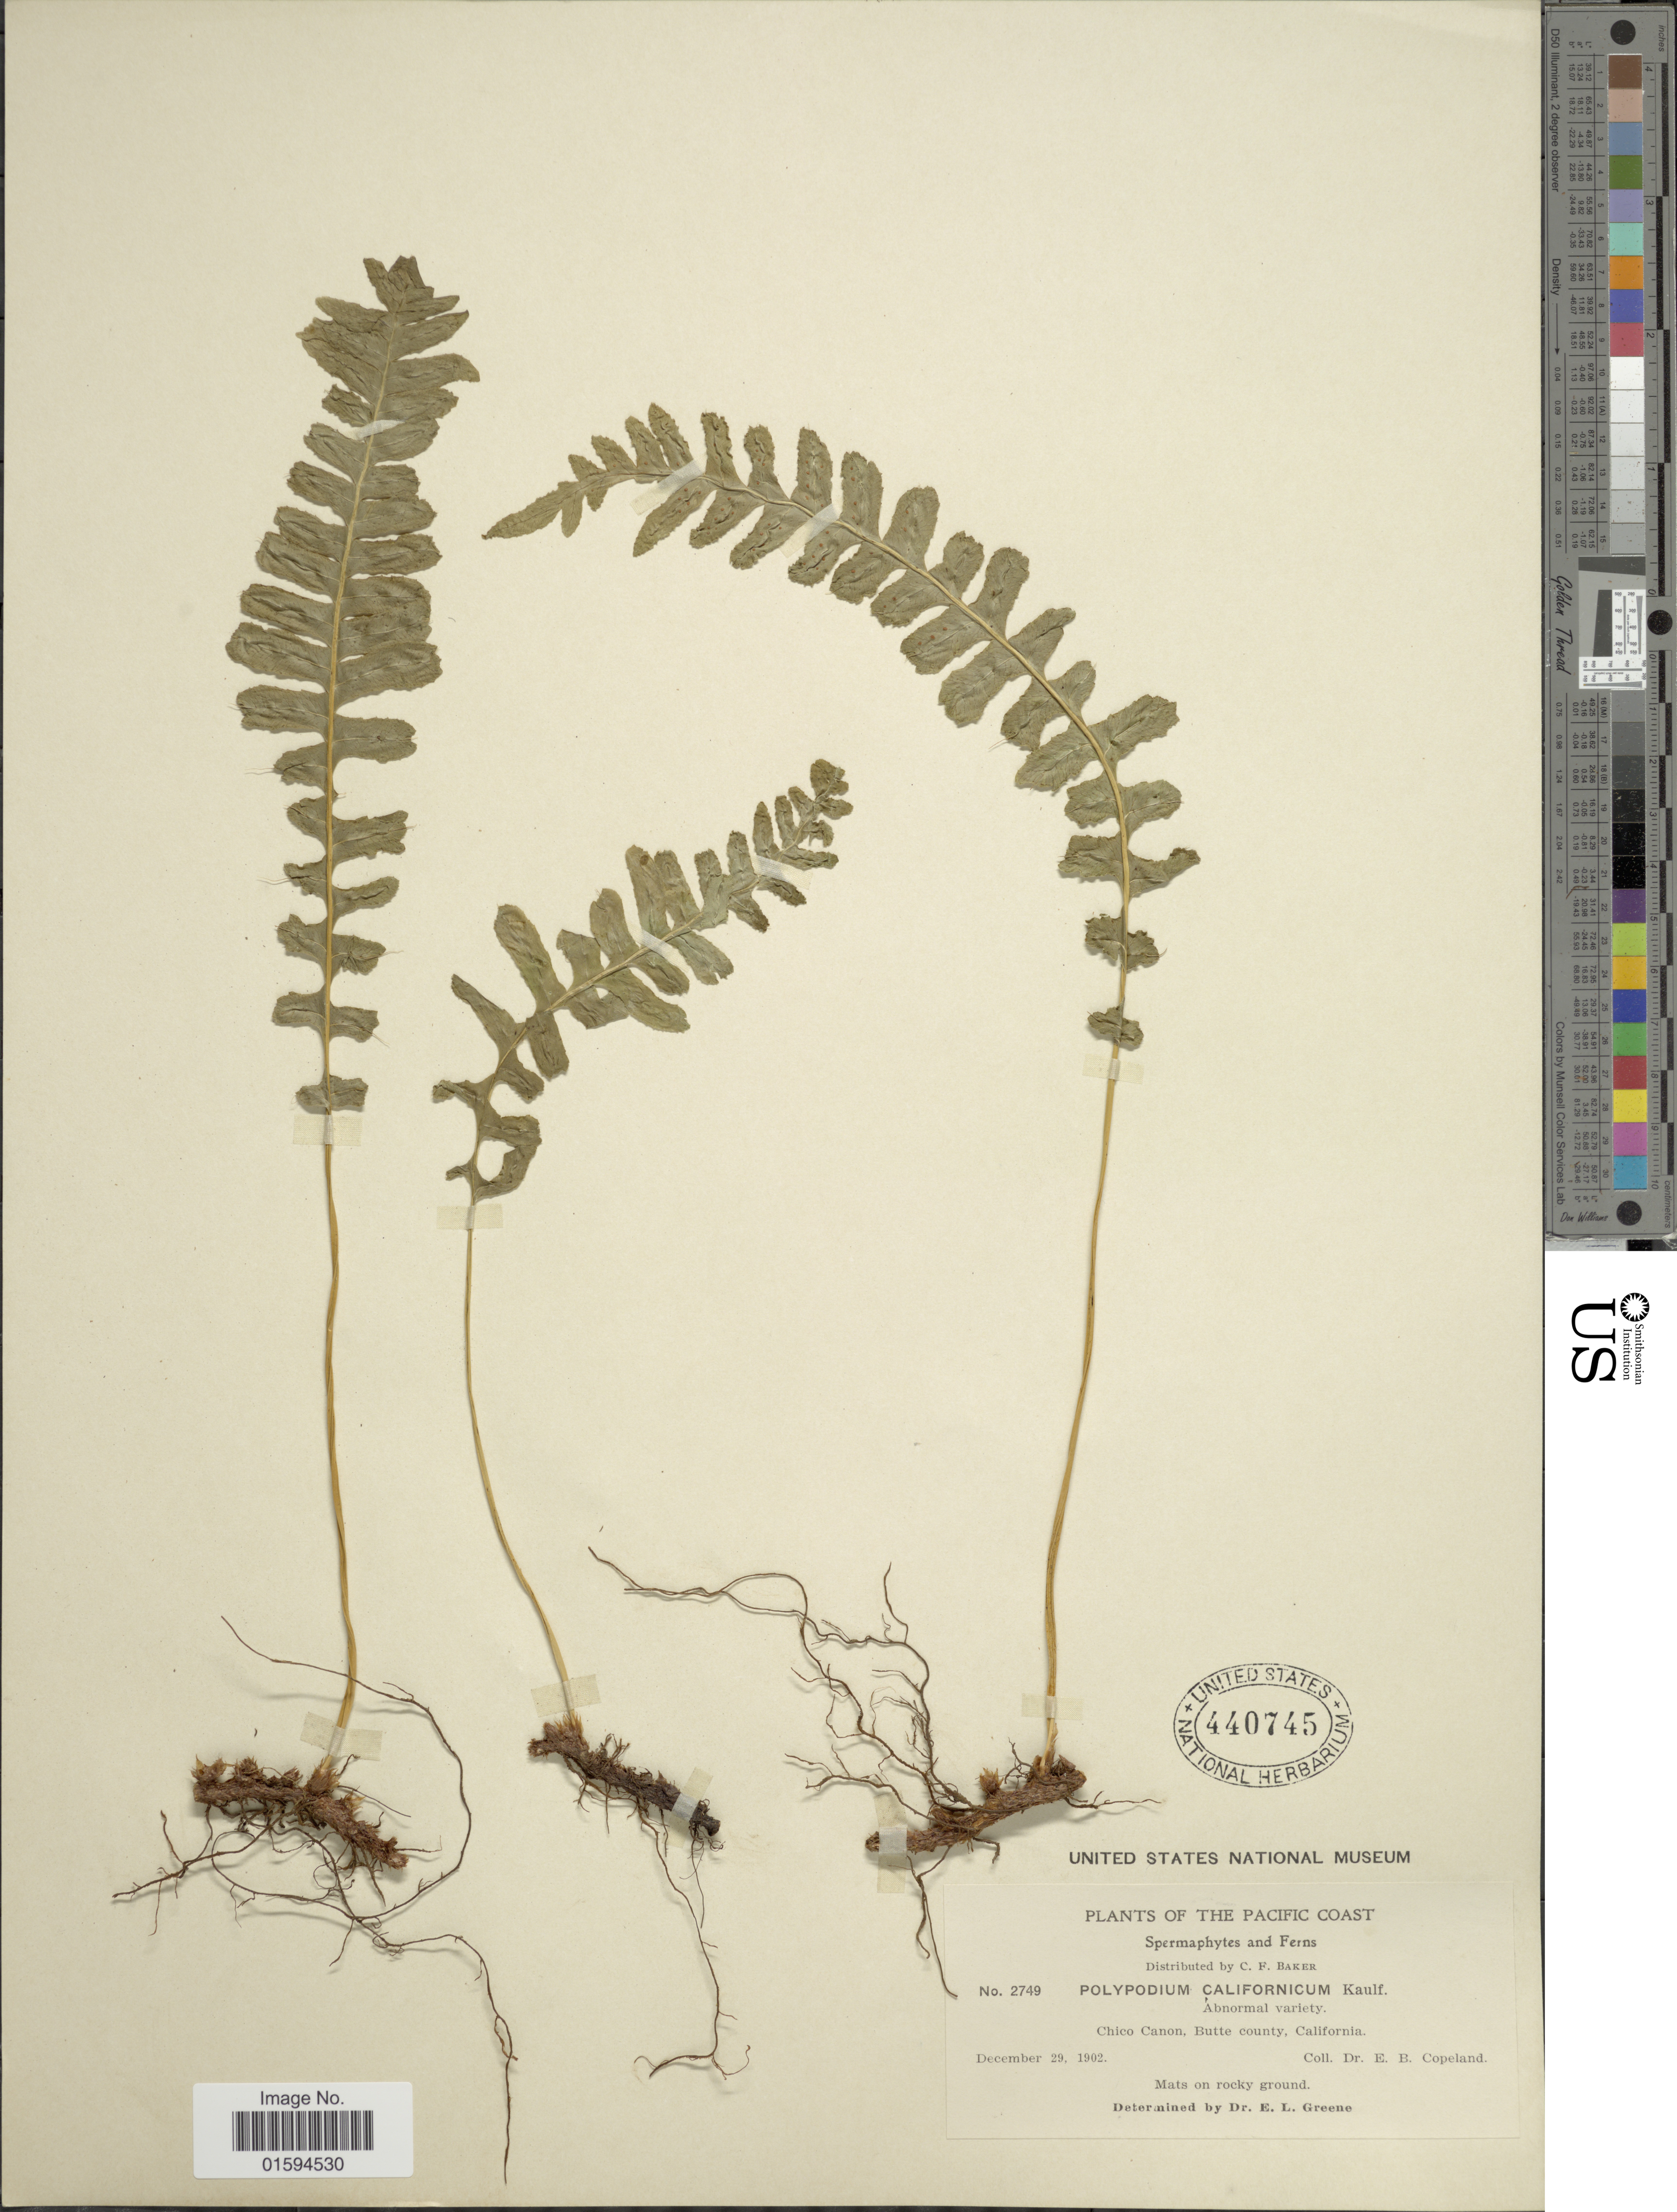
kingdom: Plantae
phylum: Tracheophyta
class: Polypodiopsida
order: Polypodiales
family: Polypodiaceae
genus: Polypodium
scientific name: Polypodium californicum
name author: Kaulf.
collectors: E. B. Copeland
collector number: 2749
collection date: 1902-12-29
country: United States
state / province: California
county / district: Butte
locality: Pacific Coast, Chico Canon, Butte county.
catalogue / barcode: US 440745